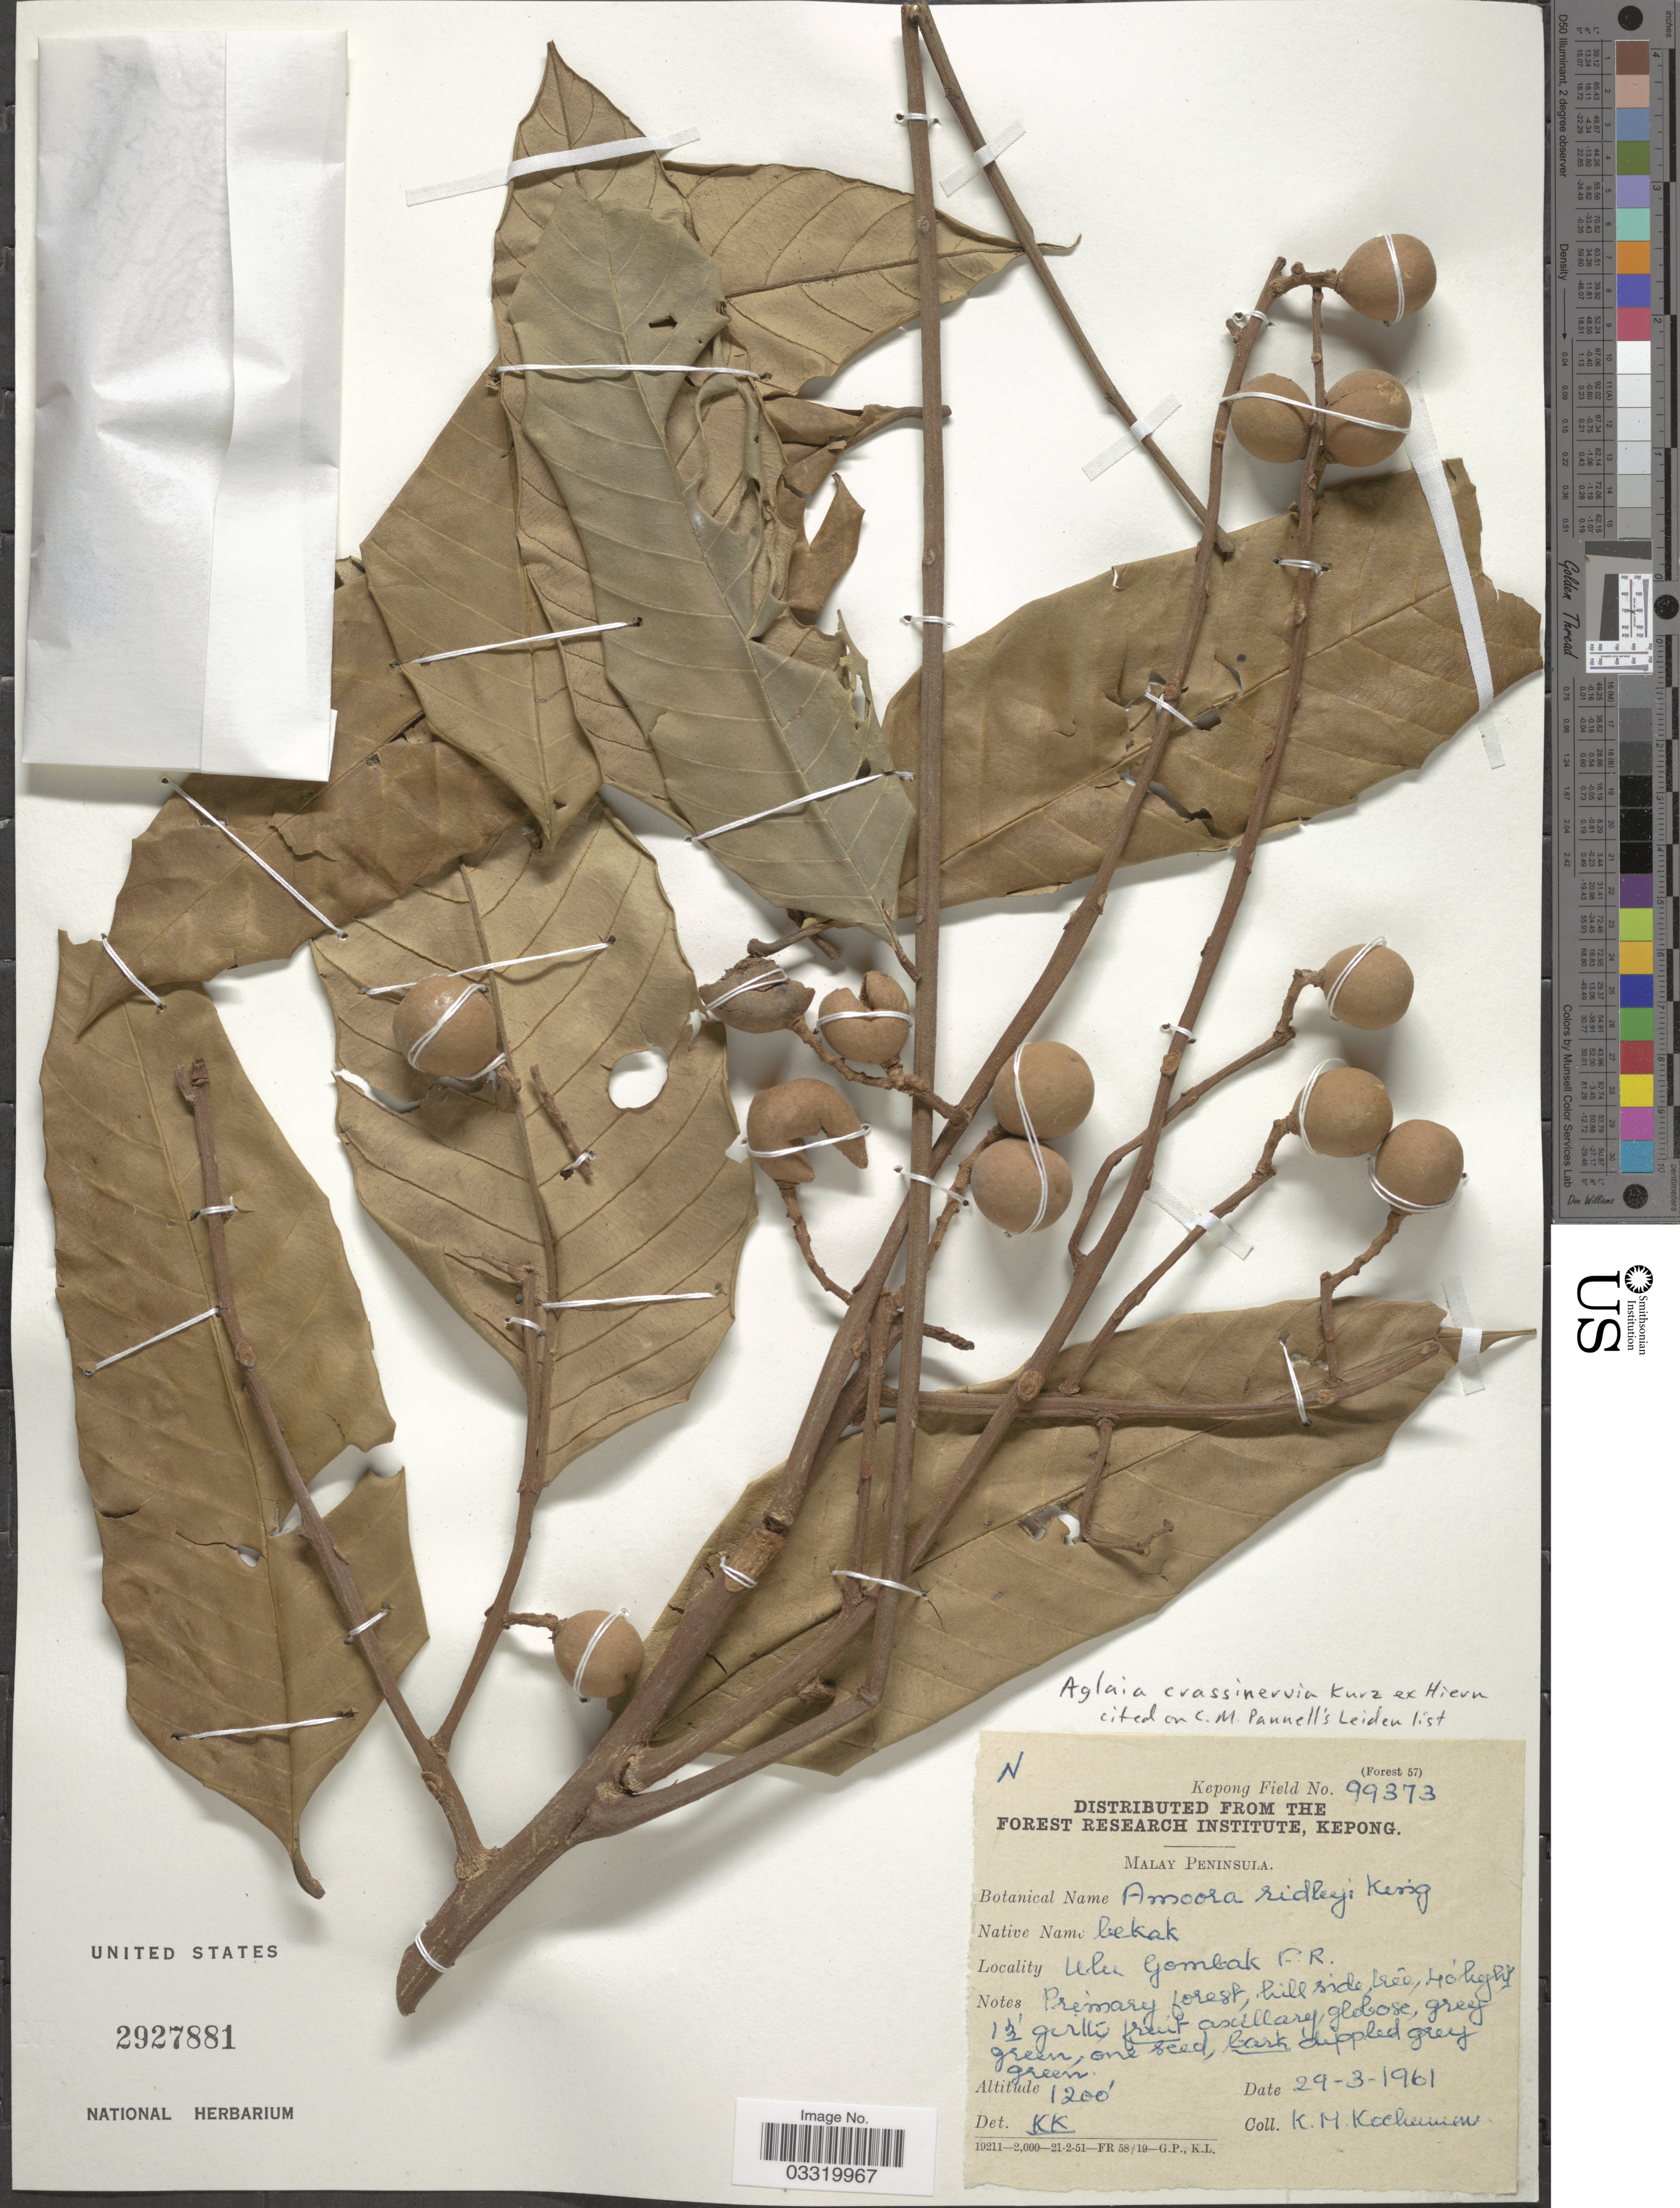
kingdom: Plantae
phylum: Tracheophyta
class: Magnoliopsida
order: Sapindales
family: Meliaceae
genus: Aglaia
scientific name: Aglaia crassinervia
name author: Kurz ex Hiern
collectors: K. Kochummen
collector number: Kepong Field 99373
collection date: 1961-03-29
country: Malaysia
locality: Malay Peninsula. Ulu Gombak, F.R.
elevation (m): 366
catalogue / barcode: US 2927881